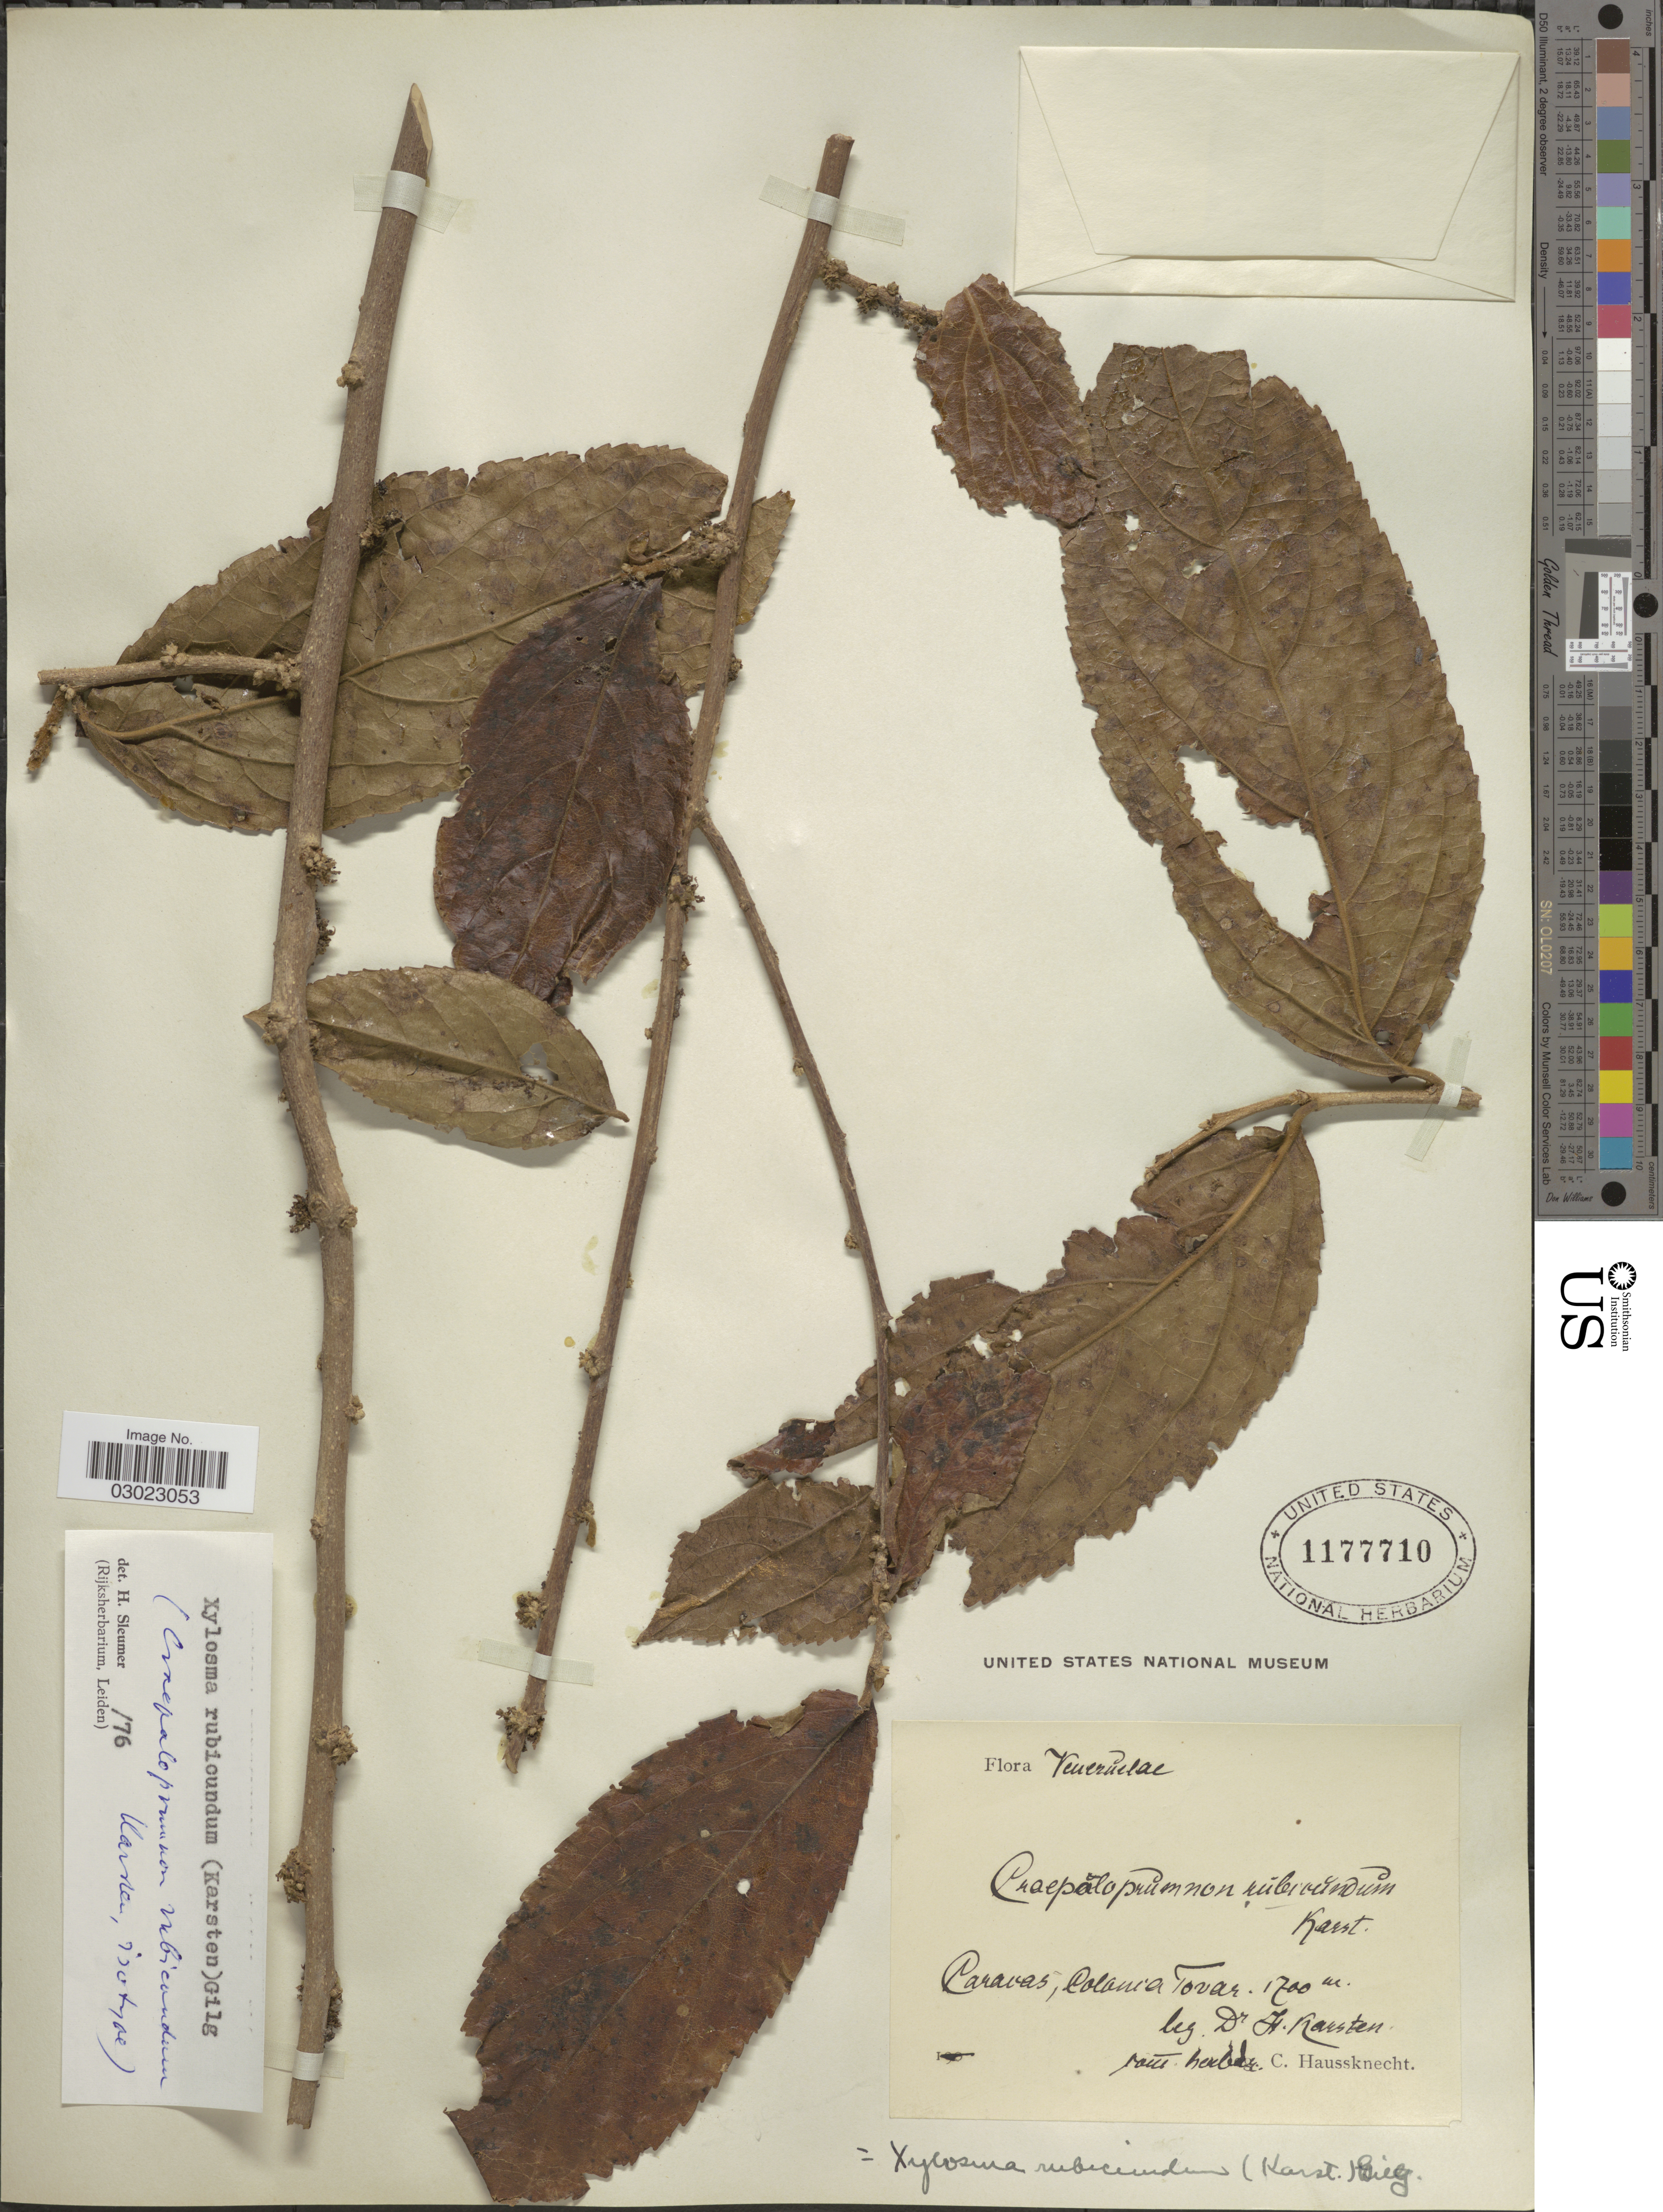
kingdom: Plantae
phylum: Tracheophyta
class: Magnoliopsida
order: Malpighiales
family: Salicaceae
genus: Xylosma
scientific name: Xylosma rubicunda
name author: (H. Karst.) Gilg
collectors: H. Karsten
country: Venezuela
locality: Venezuelae. Caracas, Colania tovar.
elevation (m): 1700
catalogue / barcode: US 1177710